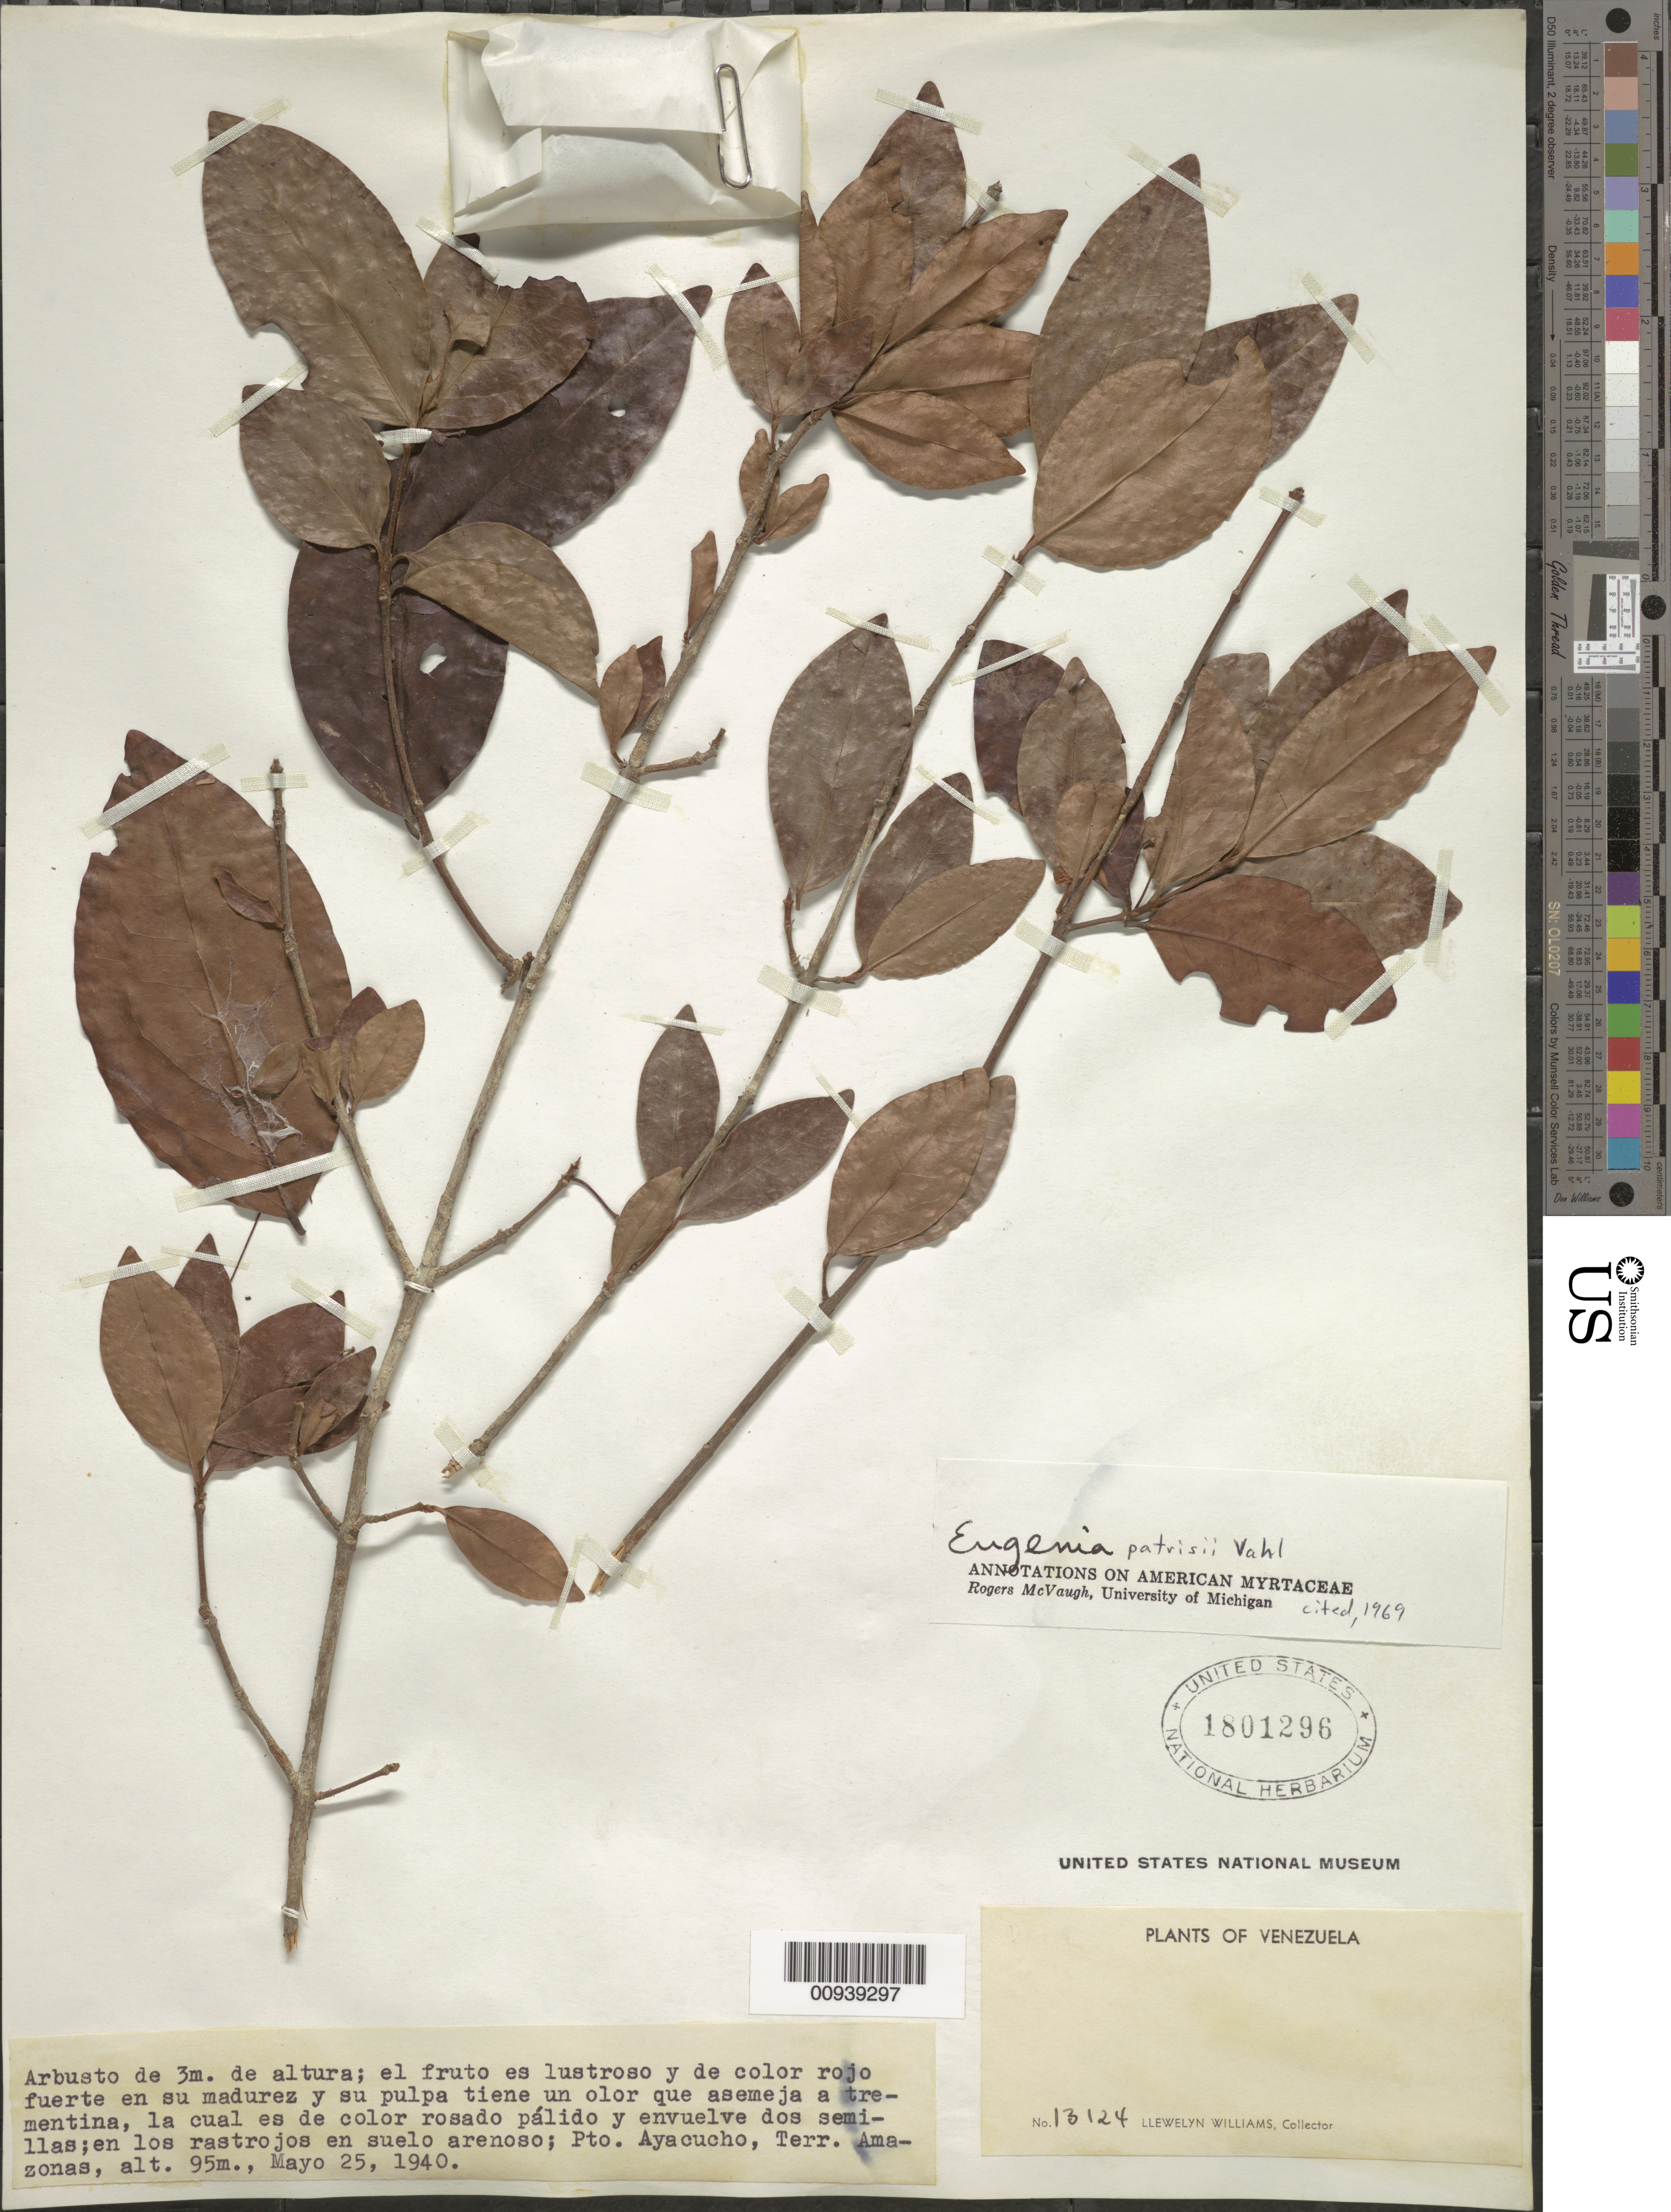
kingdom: Plantae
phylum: Tracheophyta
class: Magnoliopsida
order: Myrtales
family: Myrtaceae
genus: Eugenia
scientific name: Eugenia patrisii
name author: Vahl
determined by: McVaugh, R.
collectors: Ll. Williams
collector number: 13124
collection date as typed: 25-May-40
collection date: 1940-05-25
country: Venezuela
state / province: Amazonas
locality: Puerto Ayacucho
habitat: Rastrojos en suelo arenoso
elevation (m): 95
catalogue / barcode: US 1801296